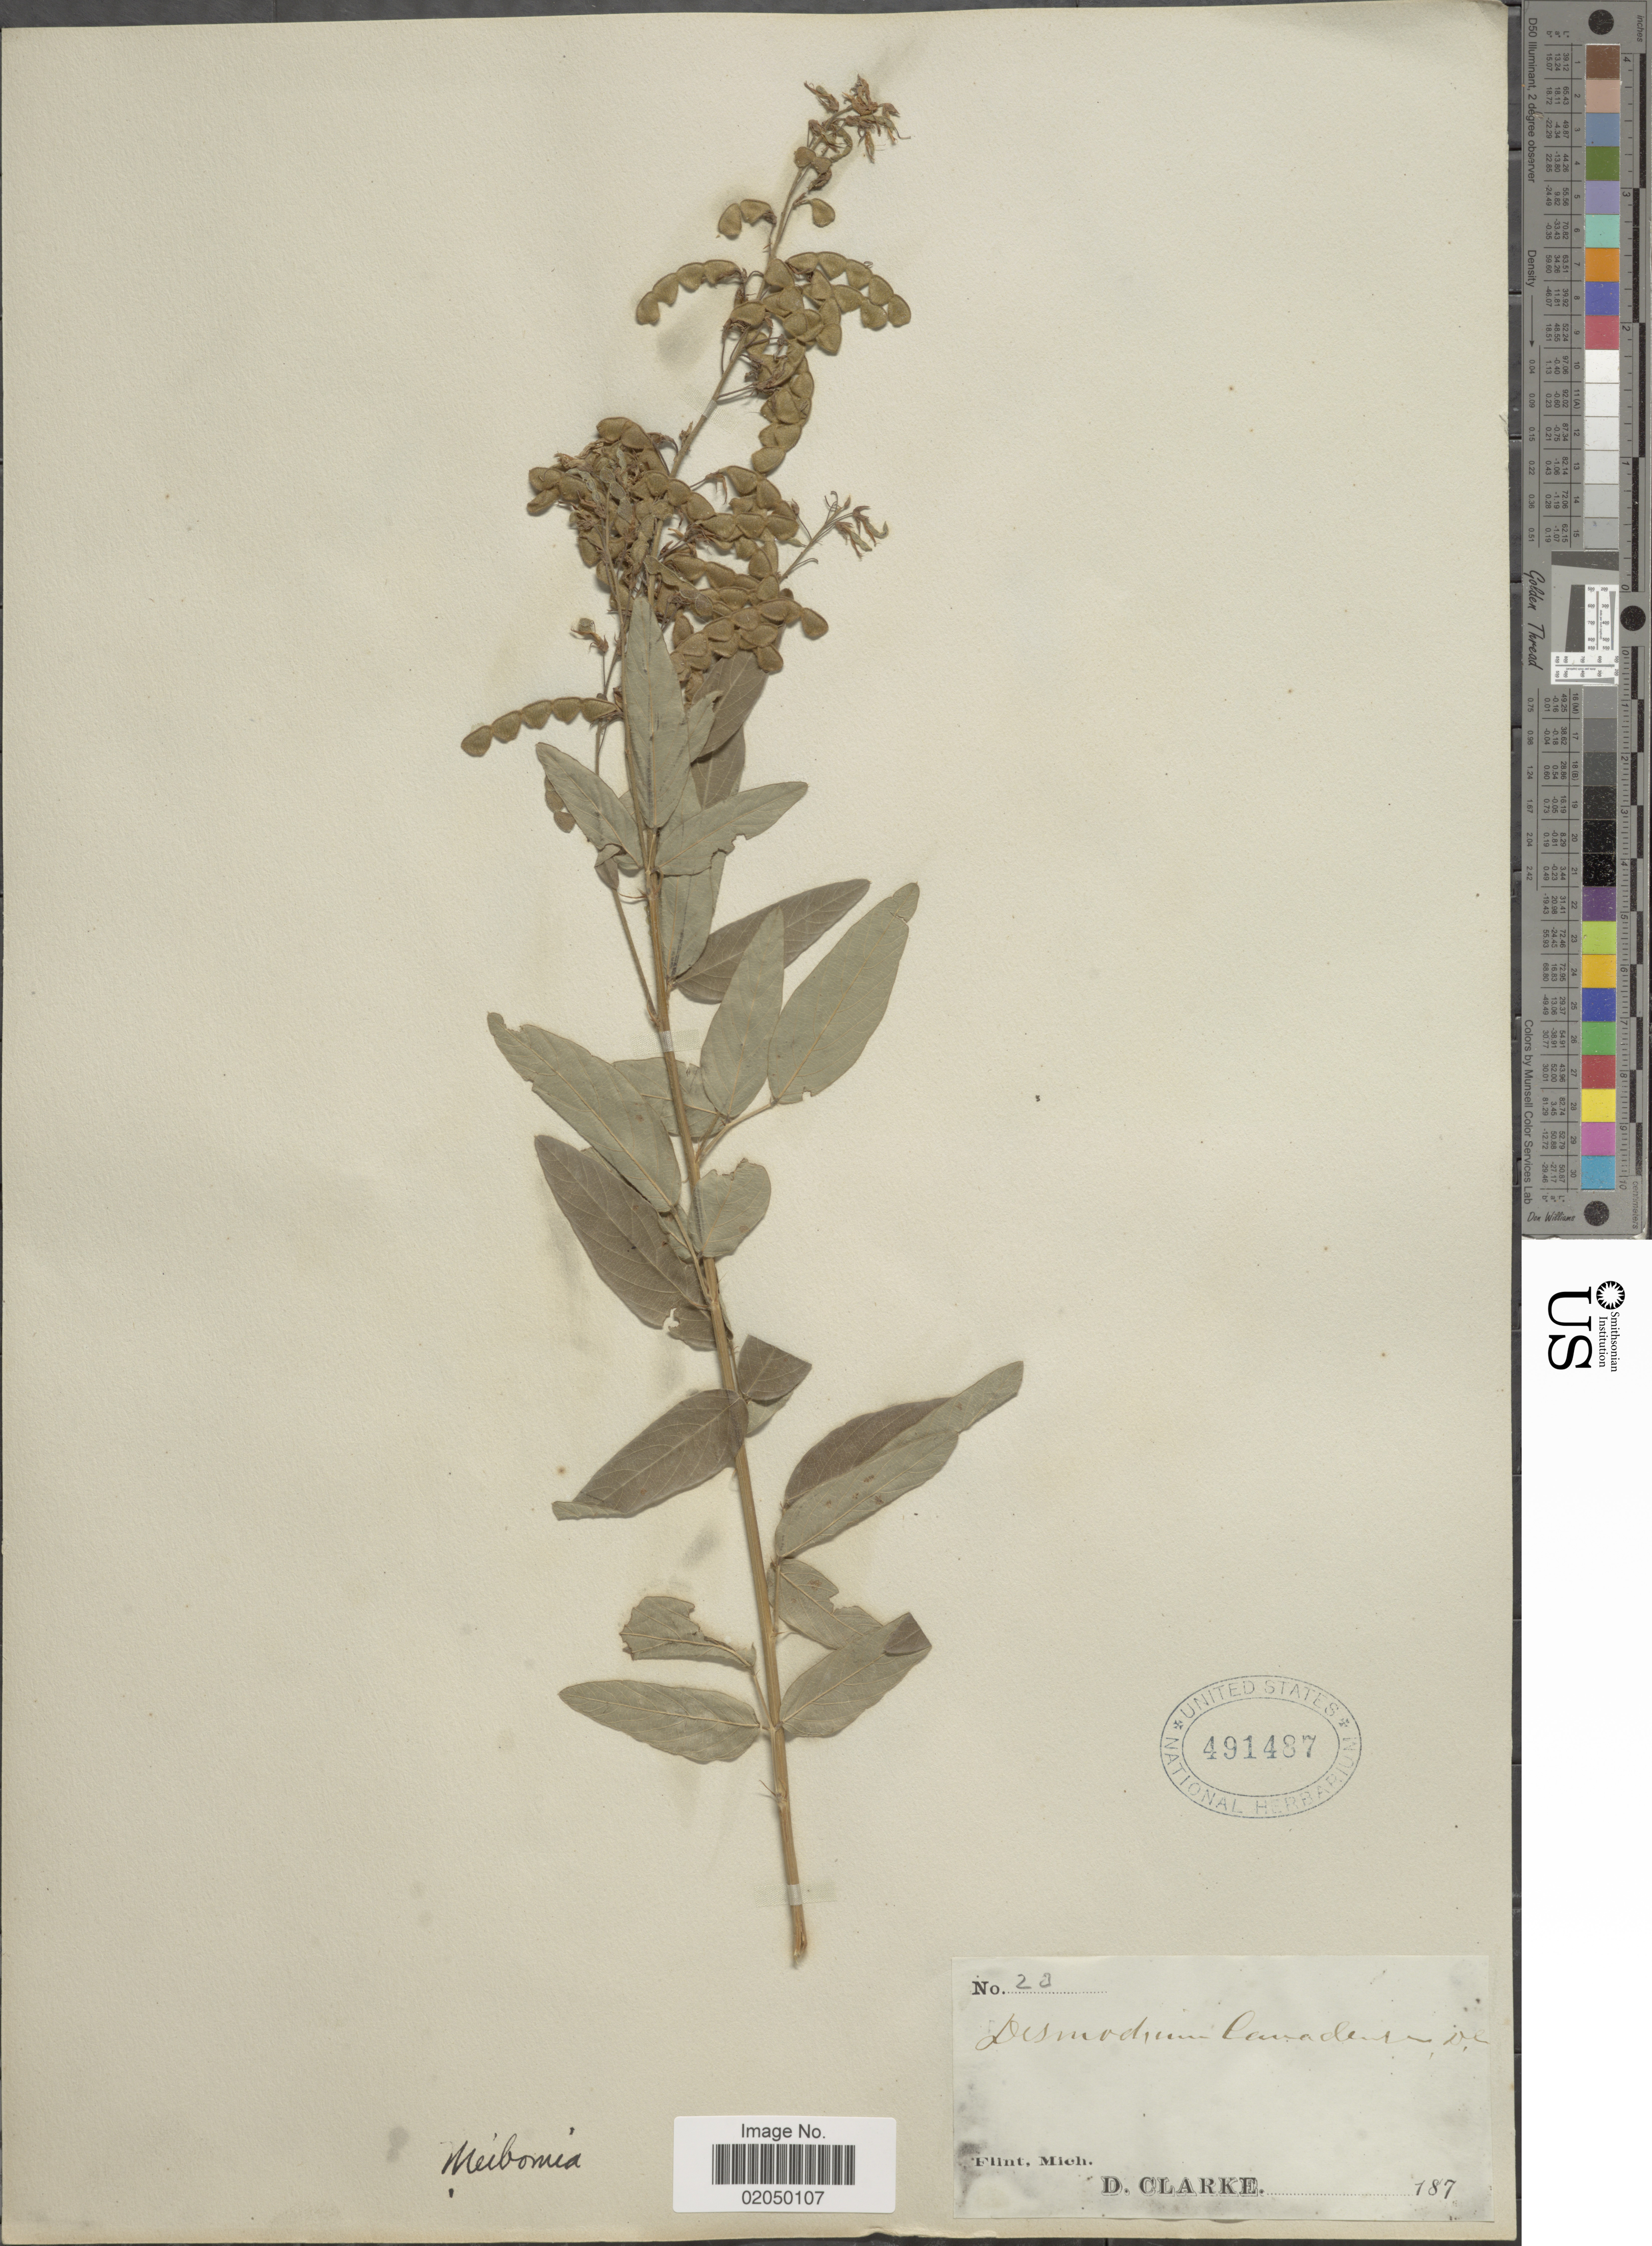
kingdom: Plantae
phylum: Tracheophyta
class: Magnoliopsida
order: Fabales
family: Fabaceae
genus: Desmodium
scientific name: Desmodium canadense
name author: (L.) DC.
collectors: D. Clarke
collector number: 23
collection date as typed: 187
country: United States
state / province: Michigan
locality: Flint, Mich.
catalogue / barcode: US 491487